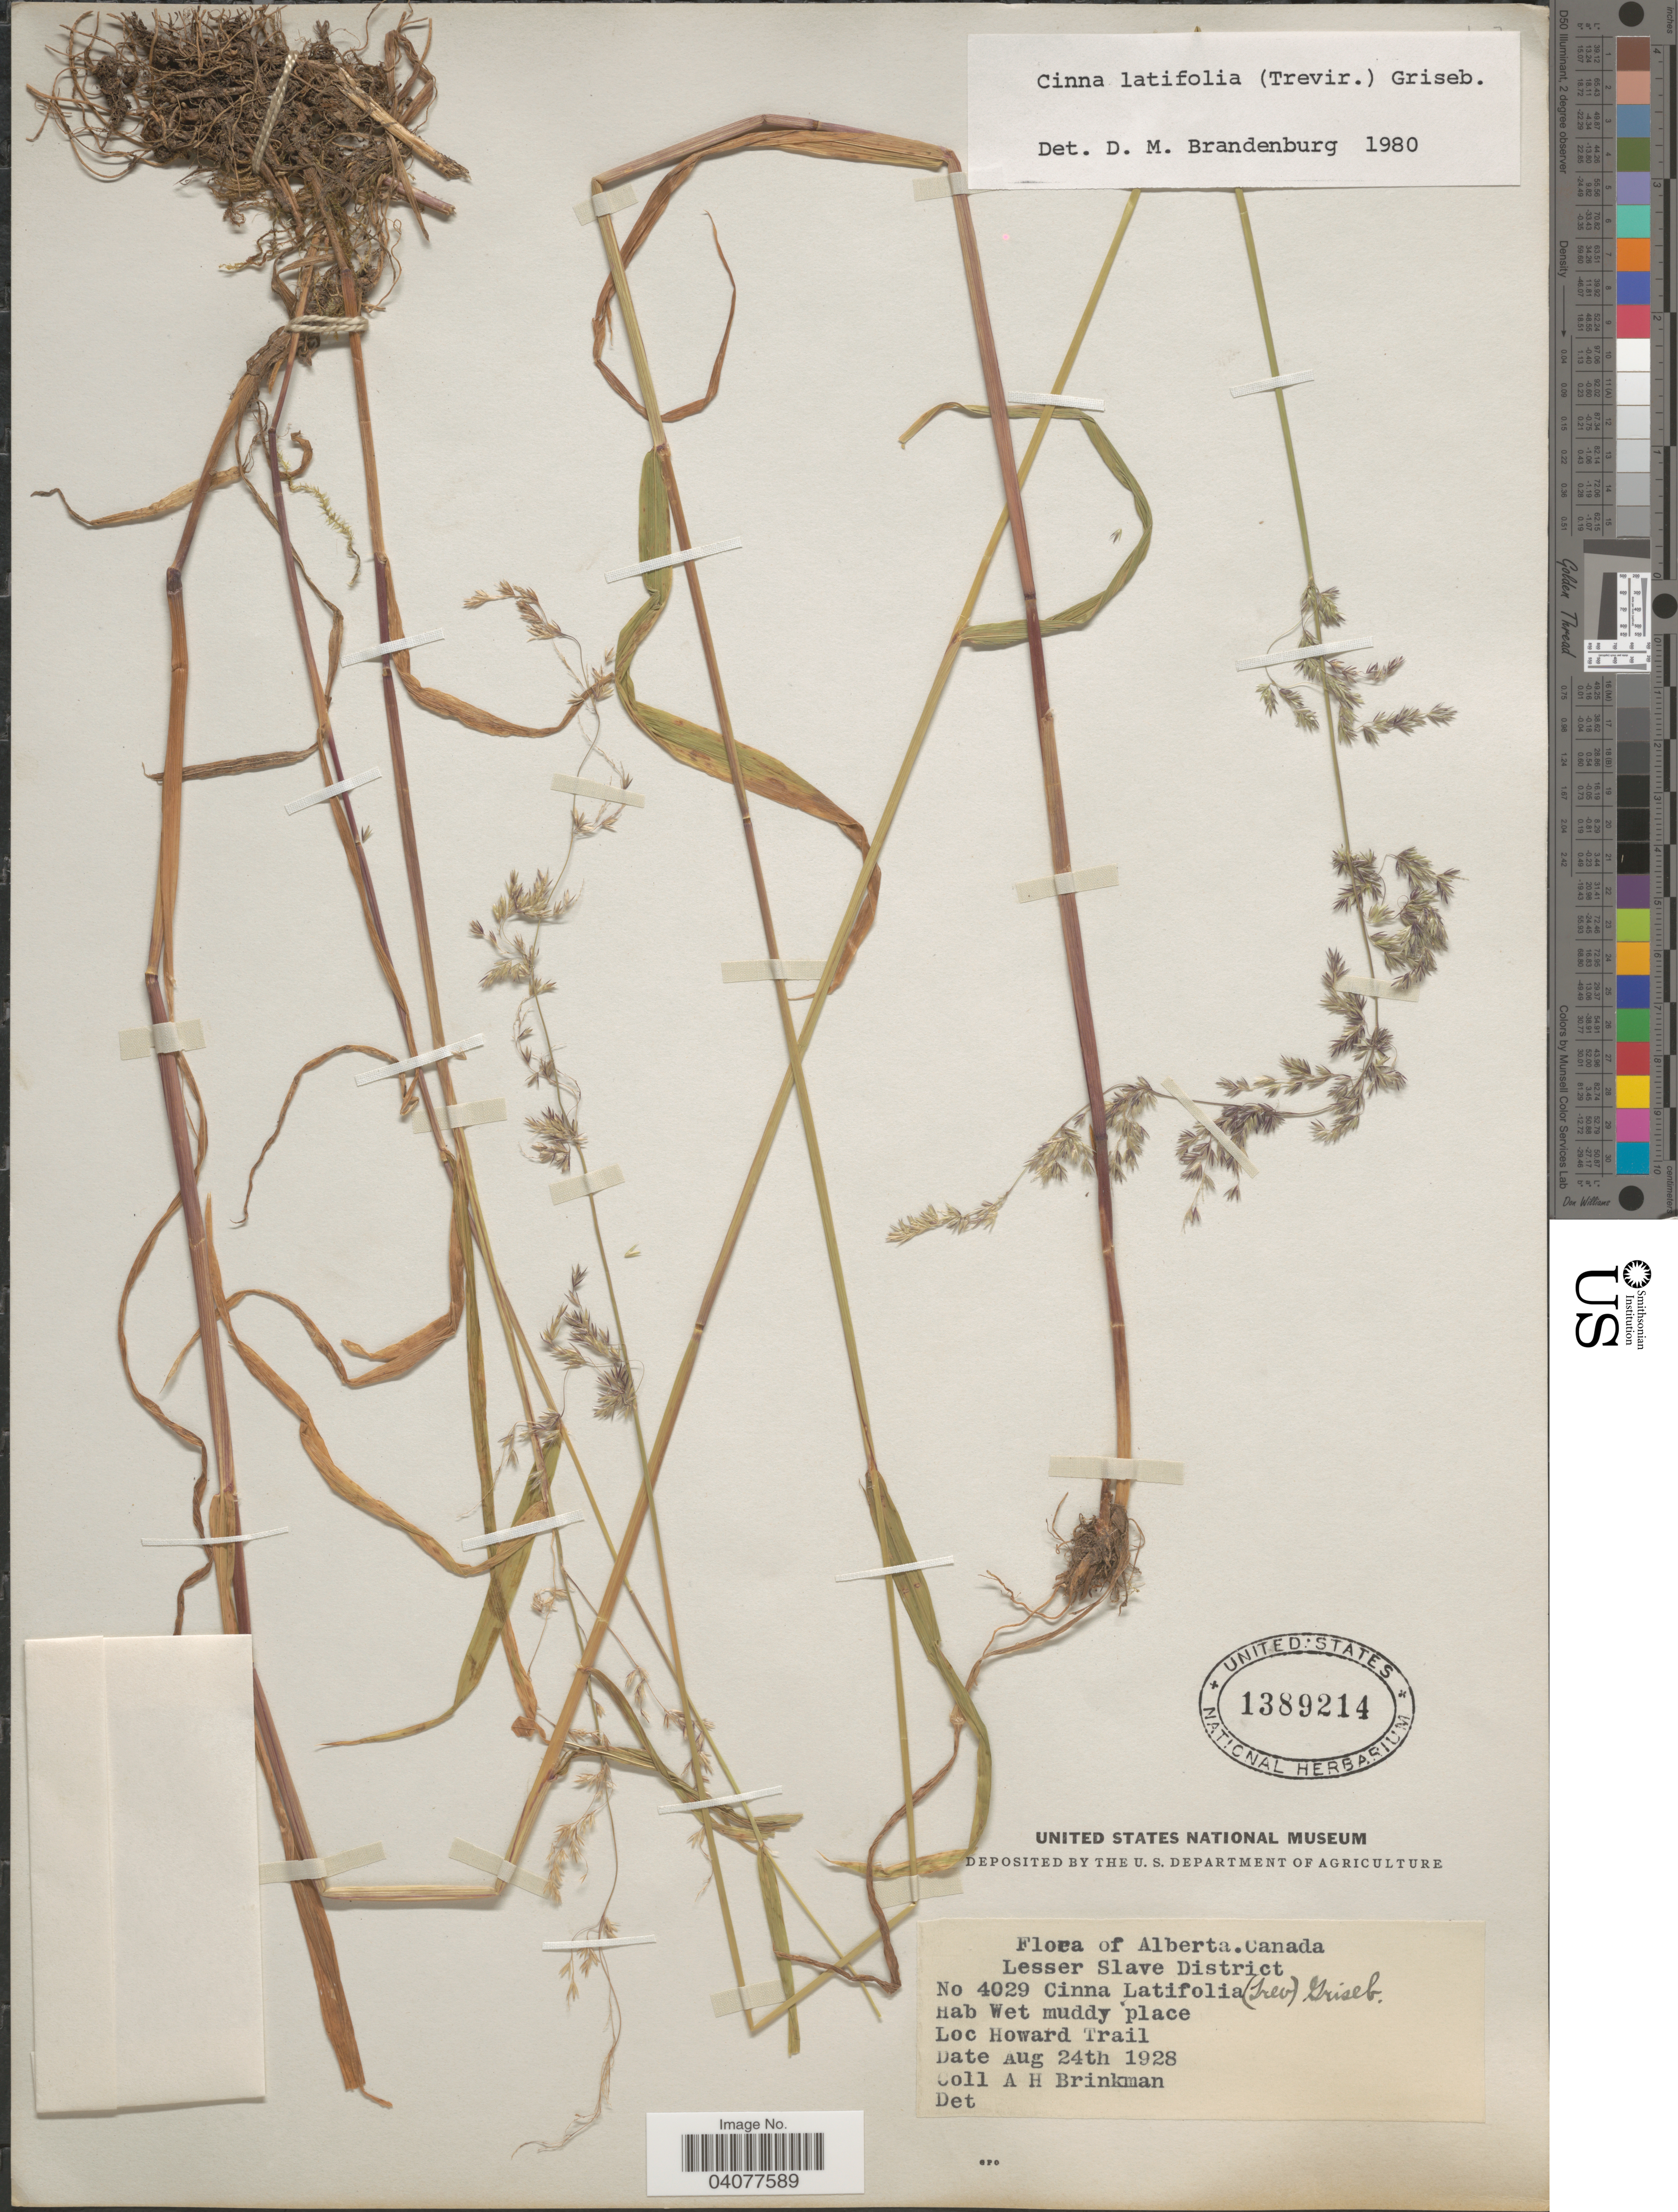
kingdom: Plantae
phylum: Tracheophyta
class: Liliopsida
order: Poales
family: Poaceae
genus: Cinna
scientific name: Cinna latifolia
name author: (Trevir. ex Goeppert) Griseb.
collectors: A. Brinkman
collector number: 4029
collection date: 1928-08-24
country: Canada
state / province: Alberta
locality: Lesser Slave District. Howard Trail.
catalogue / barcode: US 1389214